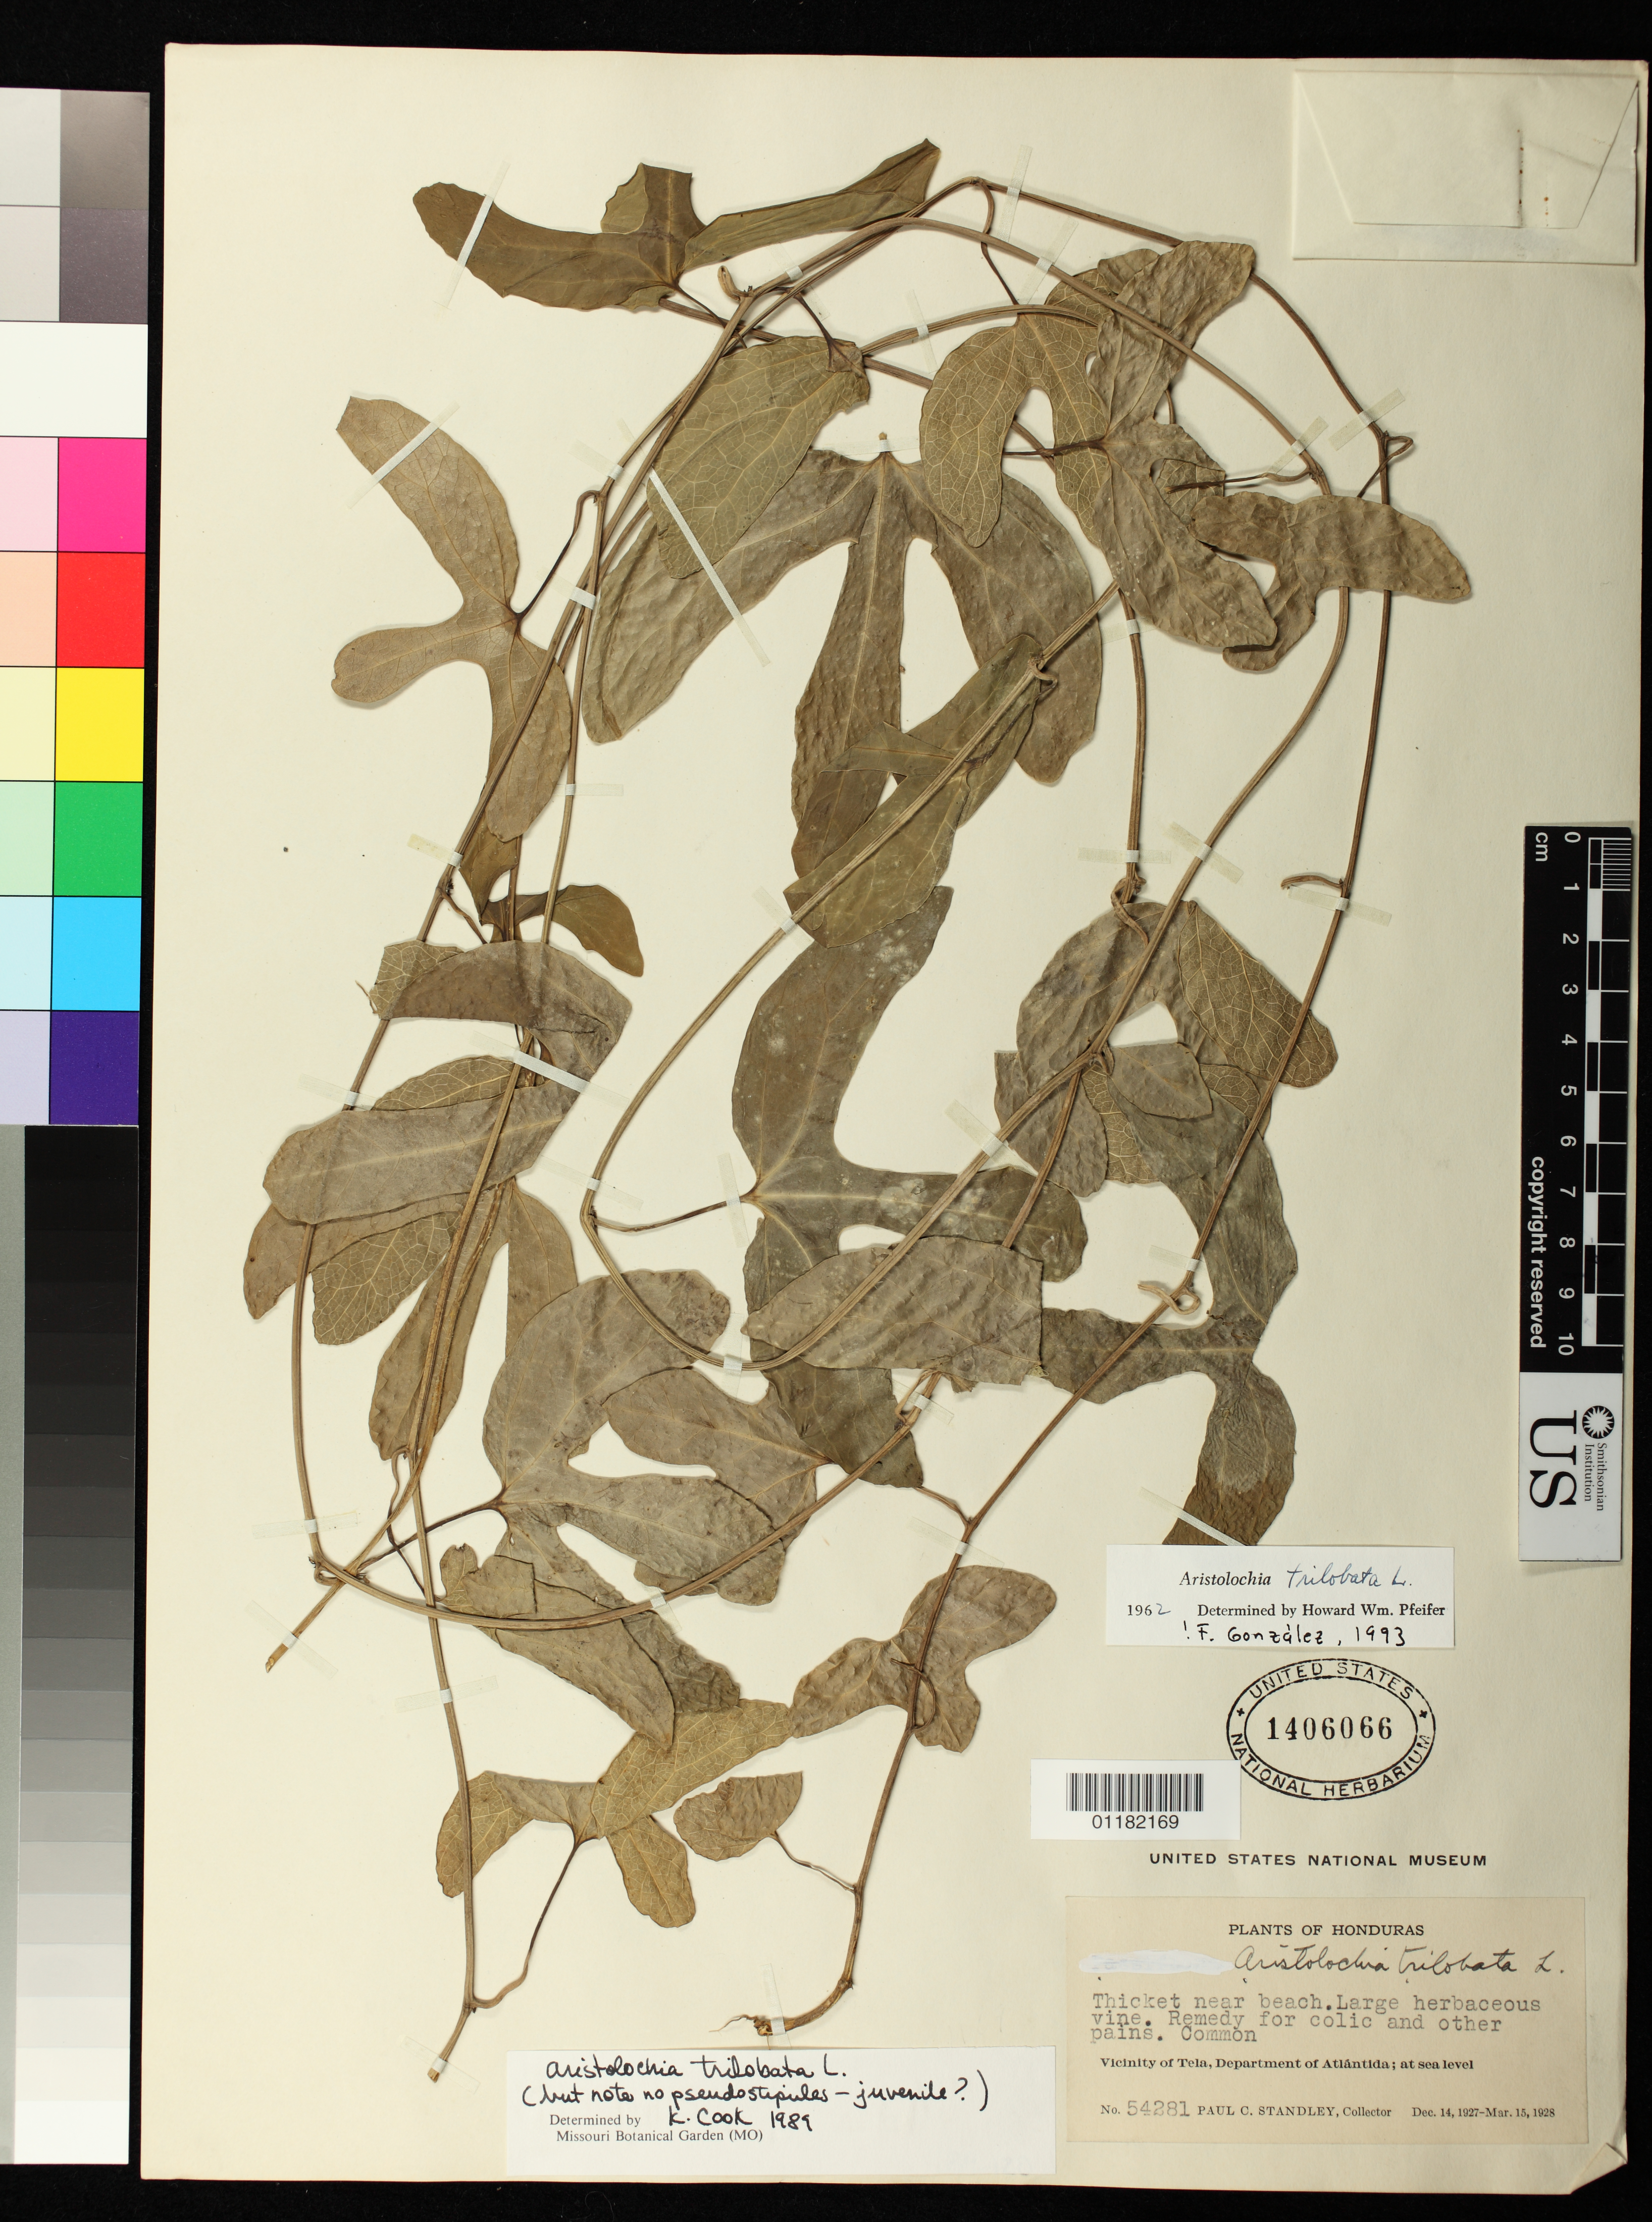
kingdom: Plantae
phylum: Tracheophyta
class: Magnoliopsida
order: Piperales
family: Aristolochiaceae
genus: Aristolochia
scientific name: Aristolochia trilobata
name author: L.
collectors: P. C. Standley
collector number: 54281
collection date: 1927-12-14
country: Honduras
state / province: Atlántida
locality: Thicket near beach, vicinity of Tela, at sea level.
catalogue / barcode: US 1406066